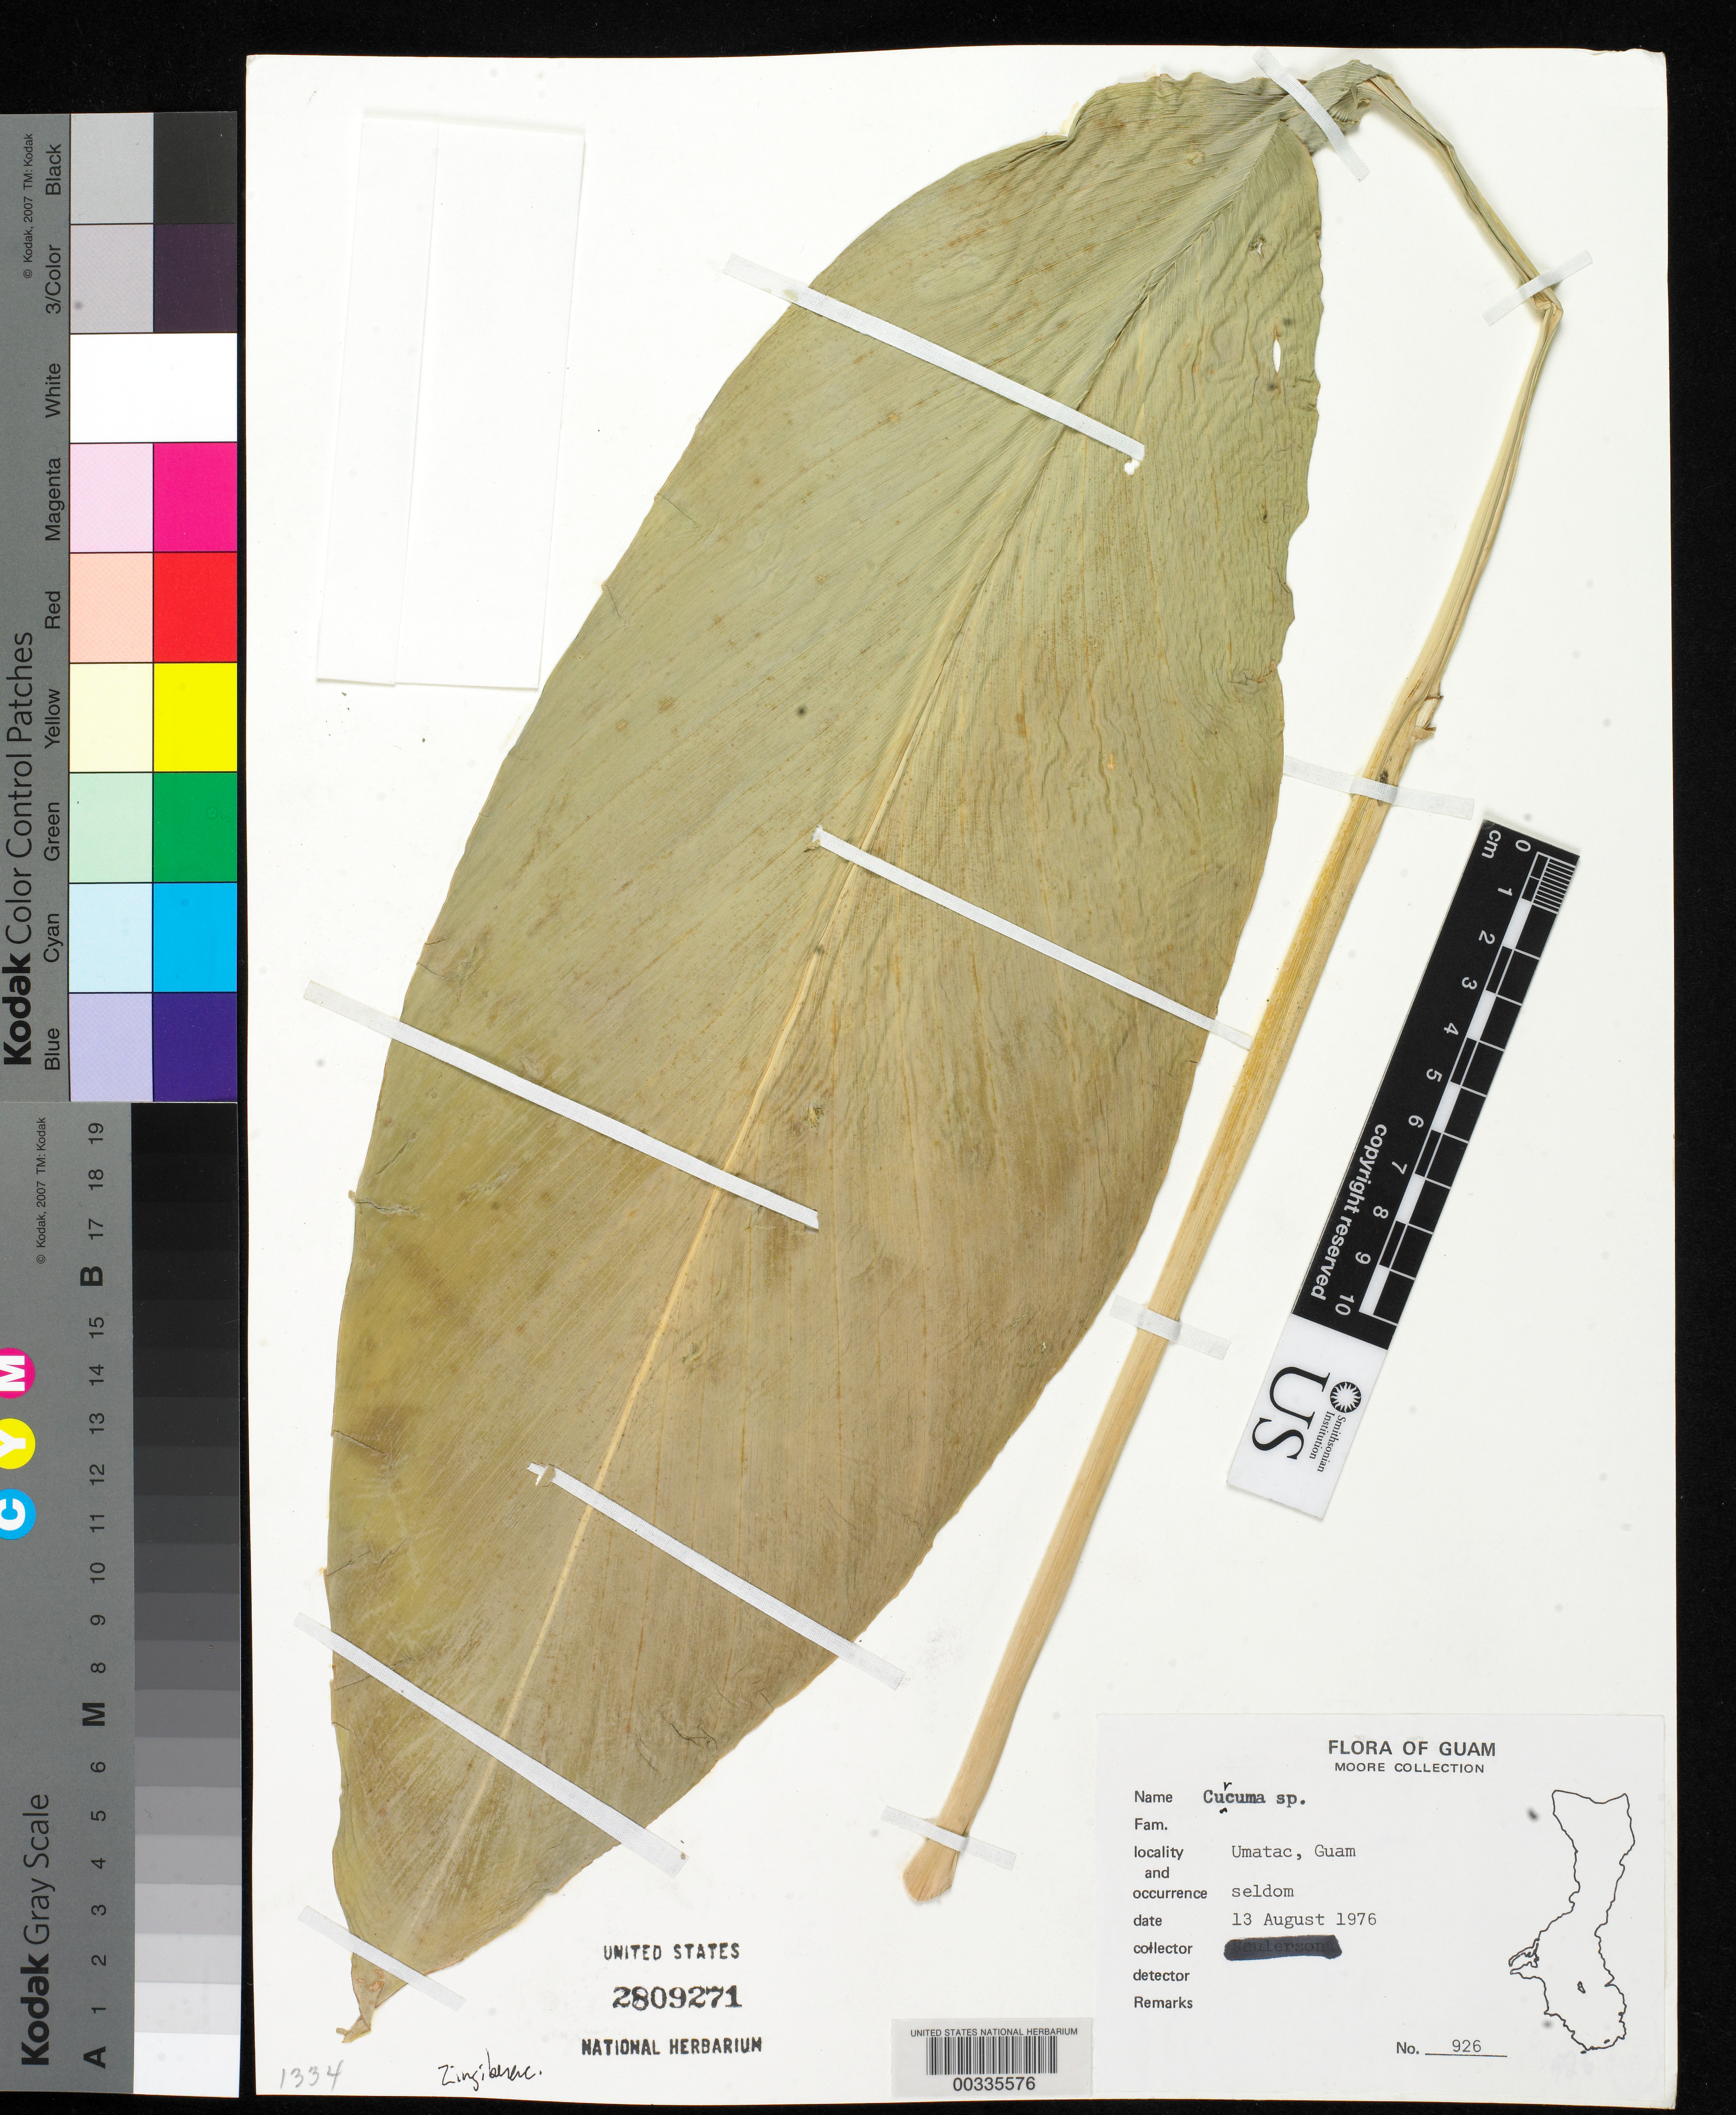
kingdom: Plantae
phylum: Tracheophyta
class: Liliopsida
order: Zingiberales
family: Zingiberaceae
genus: Curcuma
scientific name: Curcuma sp.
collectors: P. H. Moore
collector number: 926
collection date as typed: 13 Aug 1976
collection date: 1976-08-13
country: Guam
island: Guam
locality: Umatac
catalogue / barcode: US 2809271